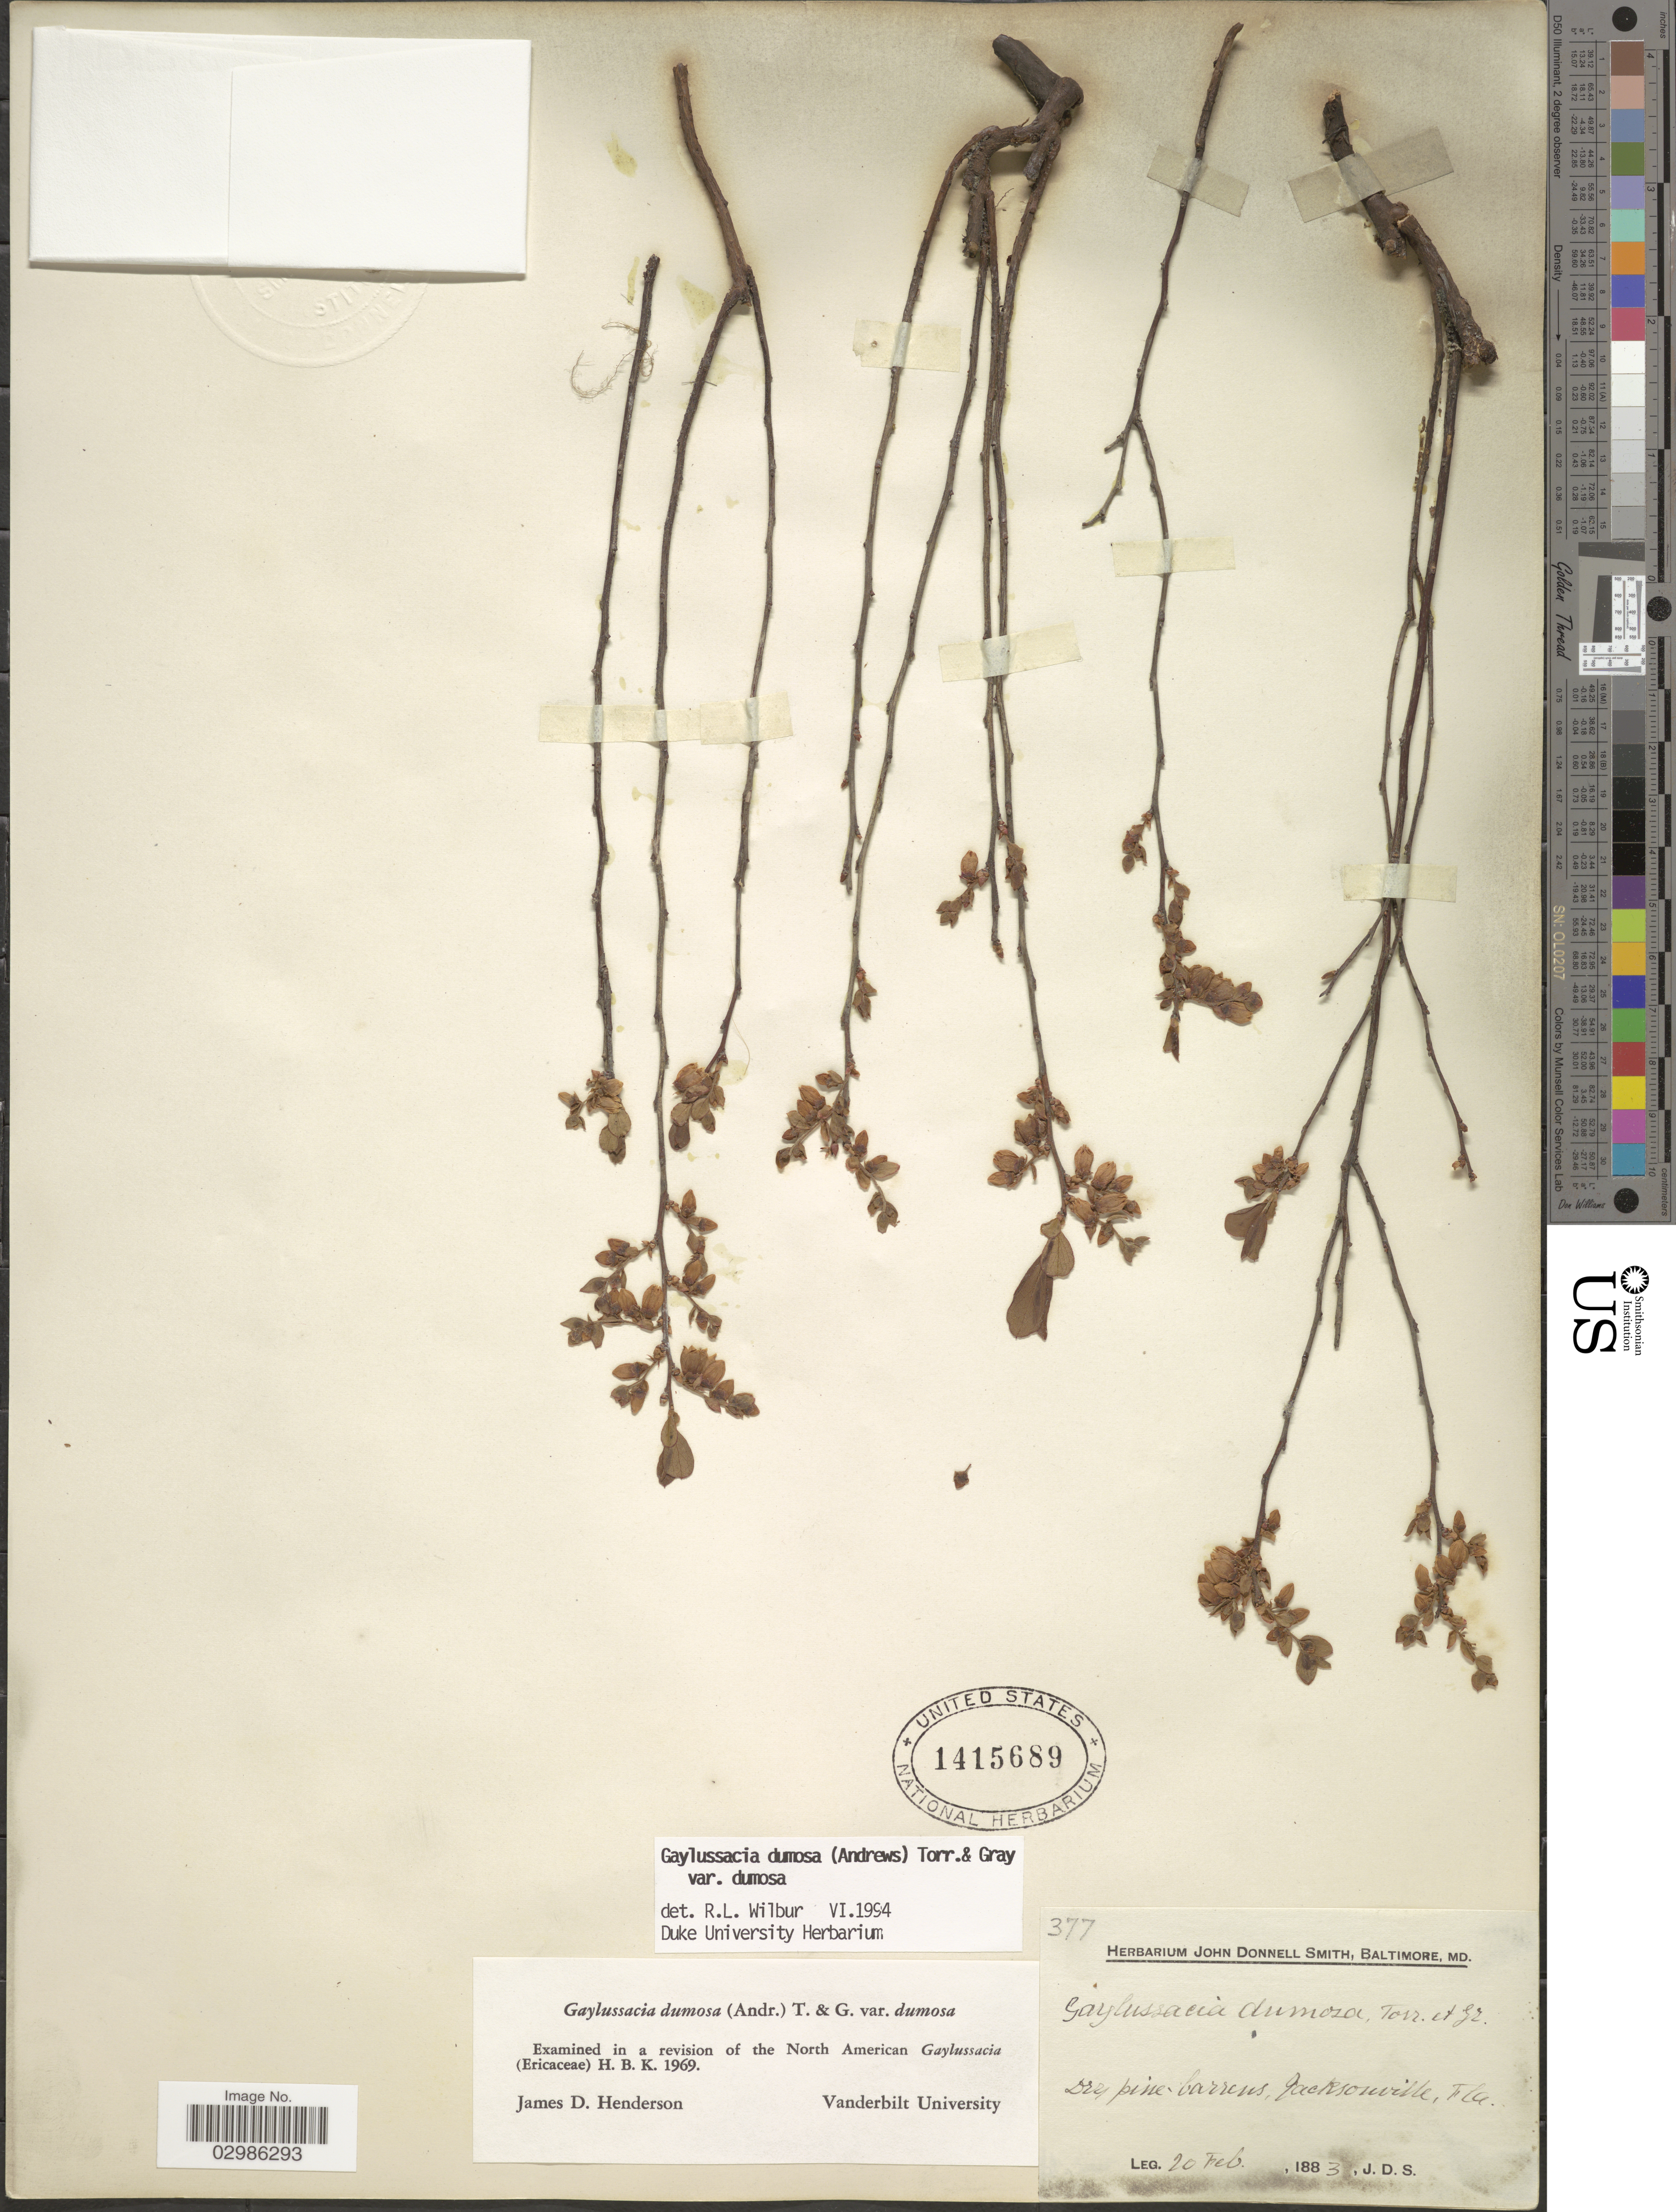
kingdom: Plantae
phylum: Tracheophyta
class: Magnoliopsida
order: Ericales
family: Ericaceae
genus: Gaylussacia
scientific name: Gaylussacia dumosa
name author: (Andrews) Torr. & A. Gray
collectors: J. Donnell Smith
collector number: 377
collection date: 1883-02-20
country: United States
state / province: Florida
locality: Jacksonville.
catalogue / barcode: US 1415689